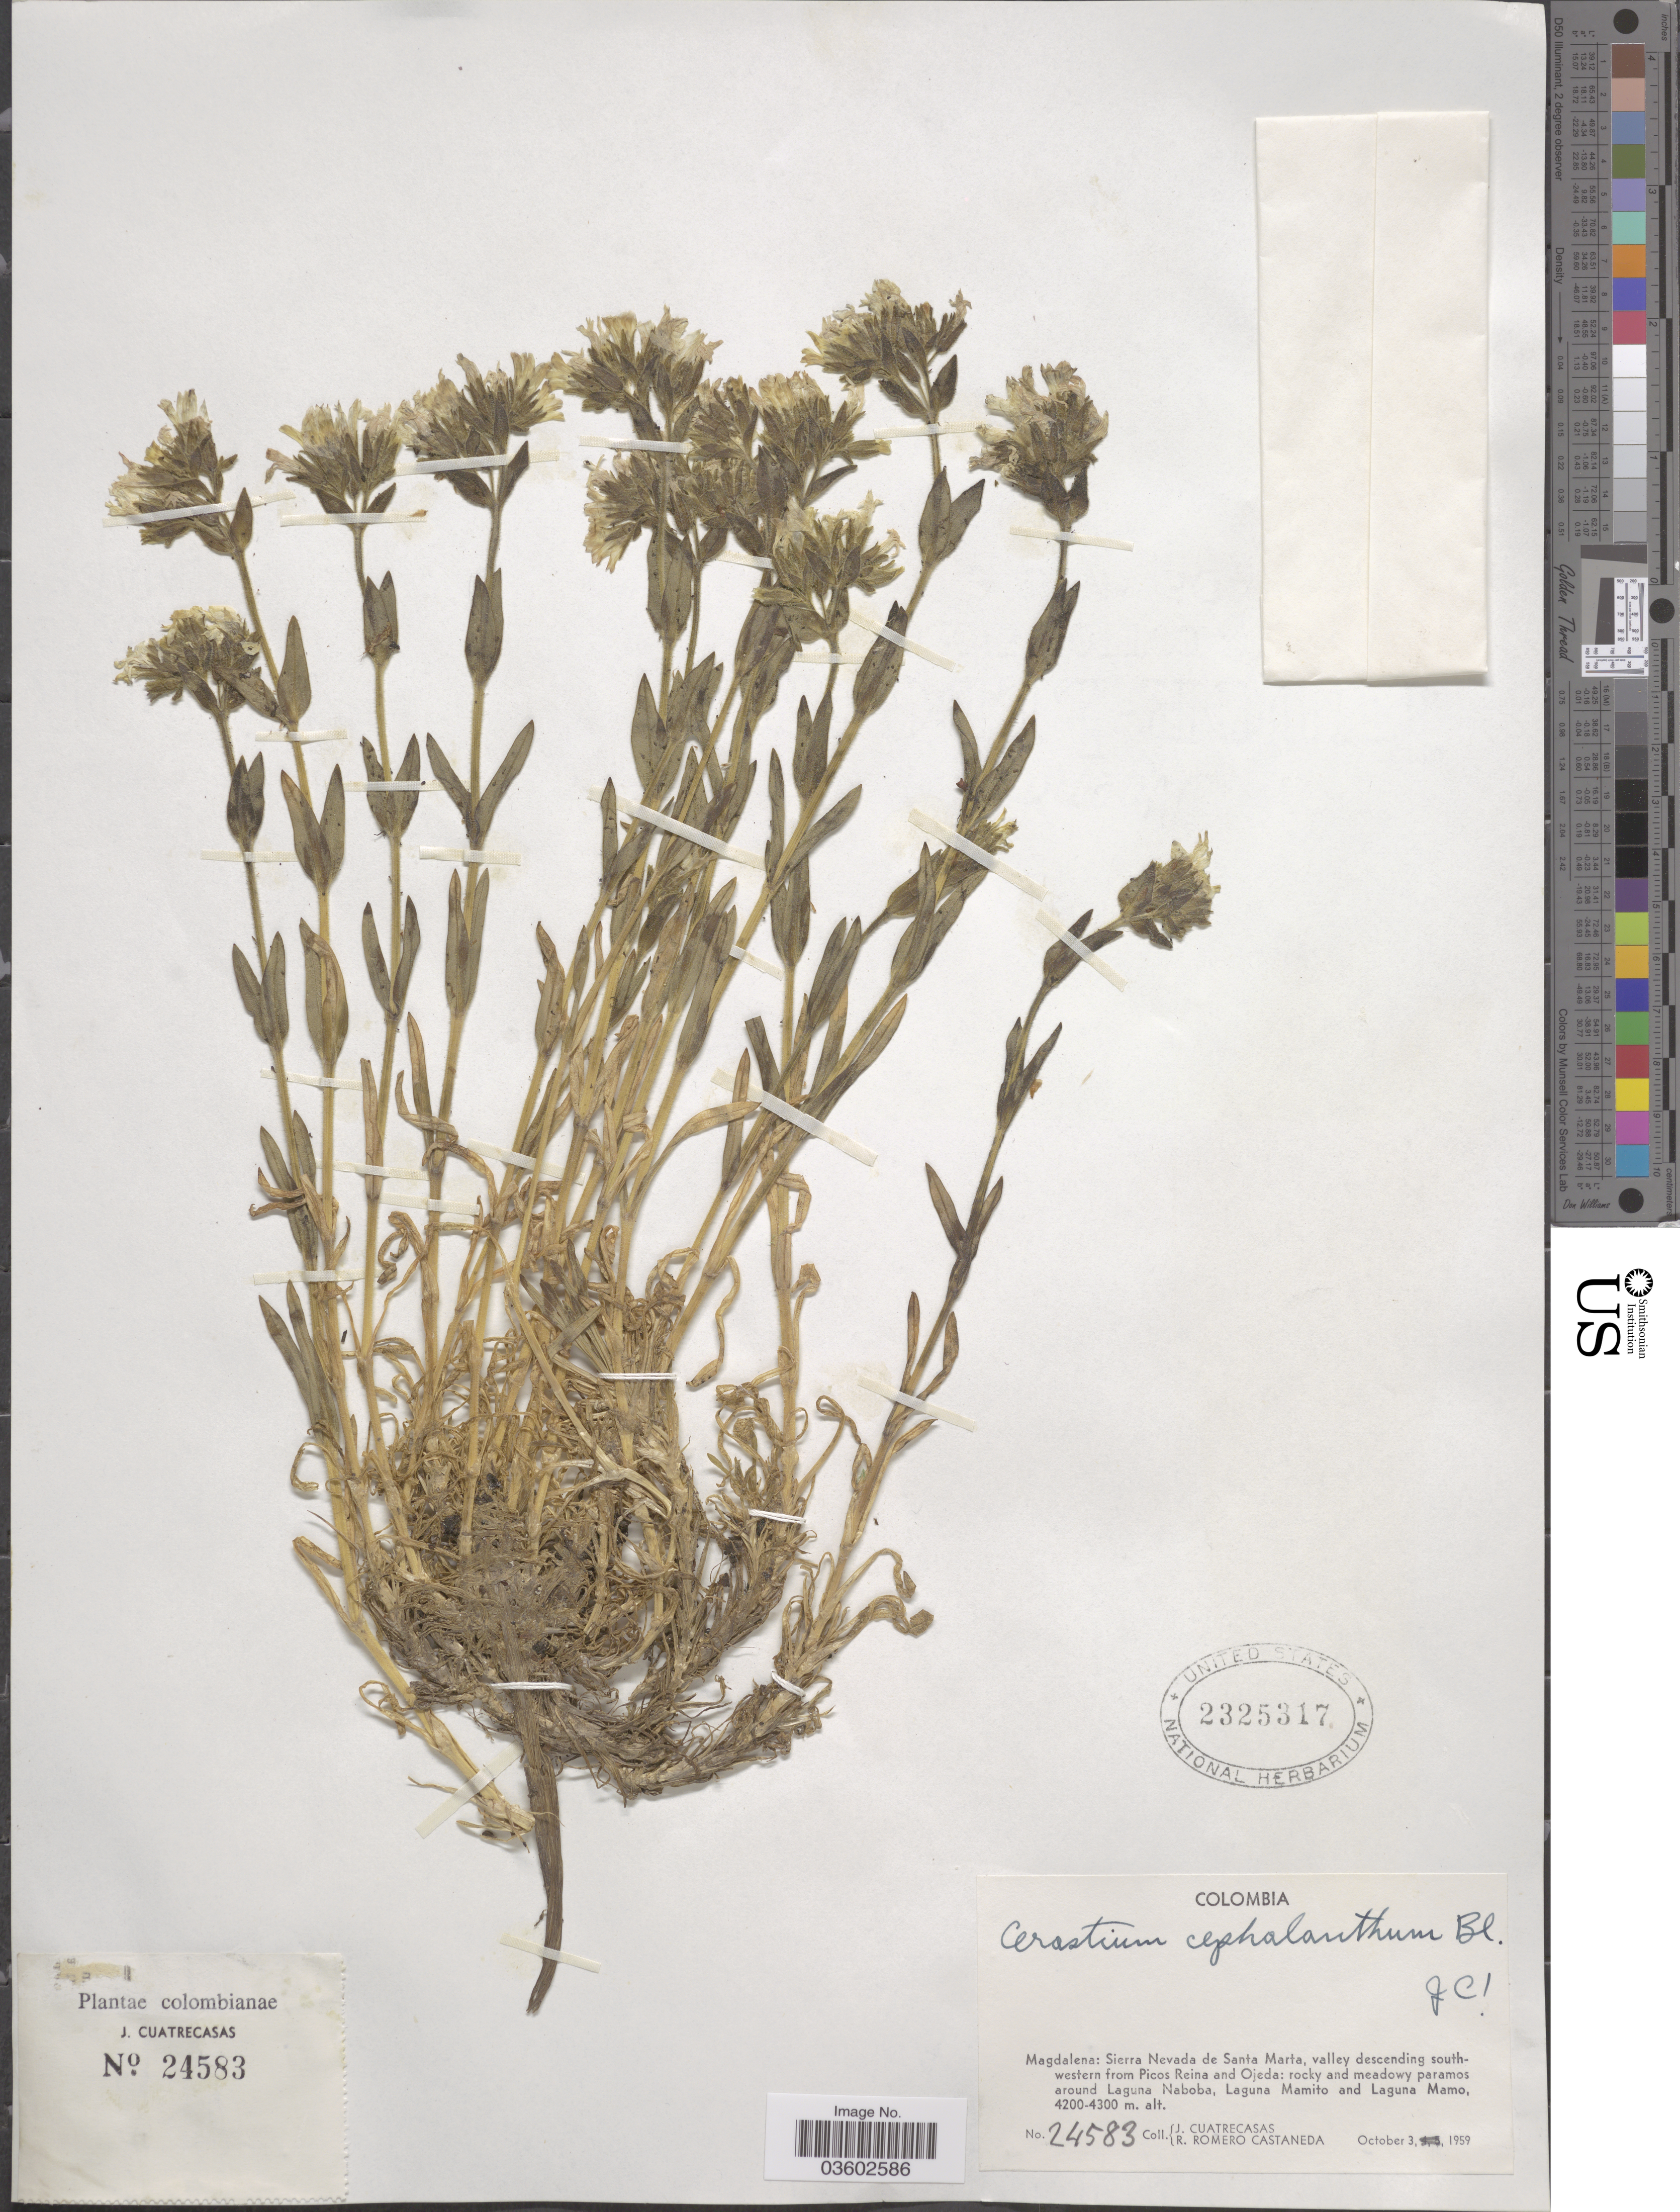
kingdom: Plantae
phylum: Tracheophyta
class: Magnoliopsida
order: Caryophyllales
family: Caryophyllaceae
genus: Cerastium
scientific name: Cerastium cephalanthum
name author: S.F. Blake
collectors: J. Cuatrecasas & R. Romero Castañeda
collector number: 24583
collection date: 1959-10-03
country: Colombia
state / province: Magdalena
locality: Sierra Nevada de Santa Marta, valley descending southwestern from Picos Reina and Ojeda: rocky and meadowy paramos around Laguna Naboba, Laguna Mamito and Laguna Mamo.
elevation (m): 4200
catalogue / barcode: US 2325317